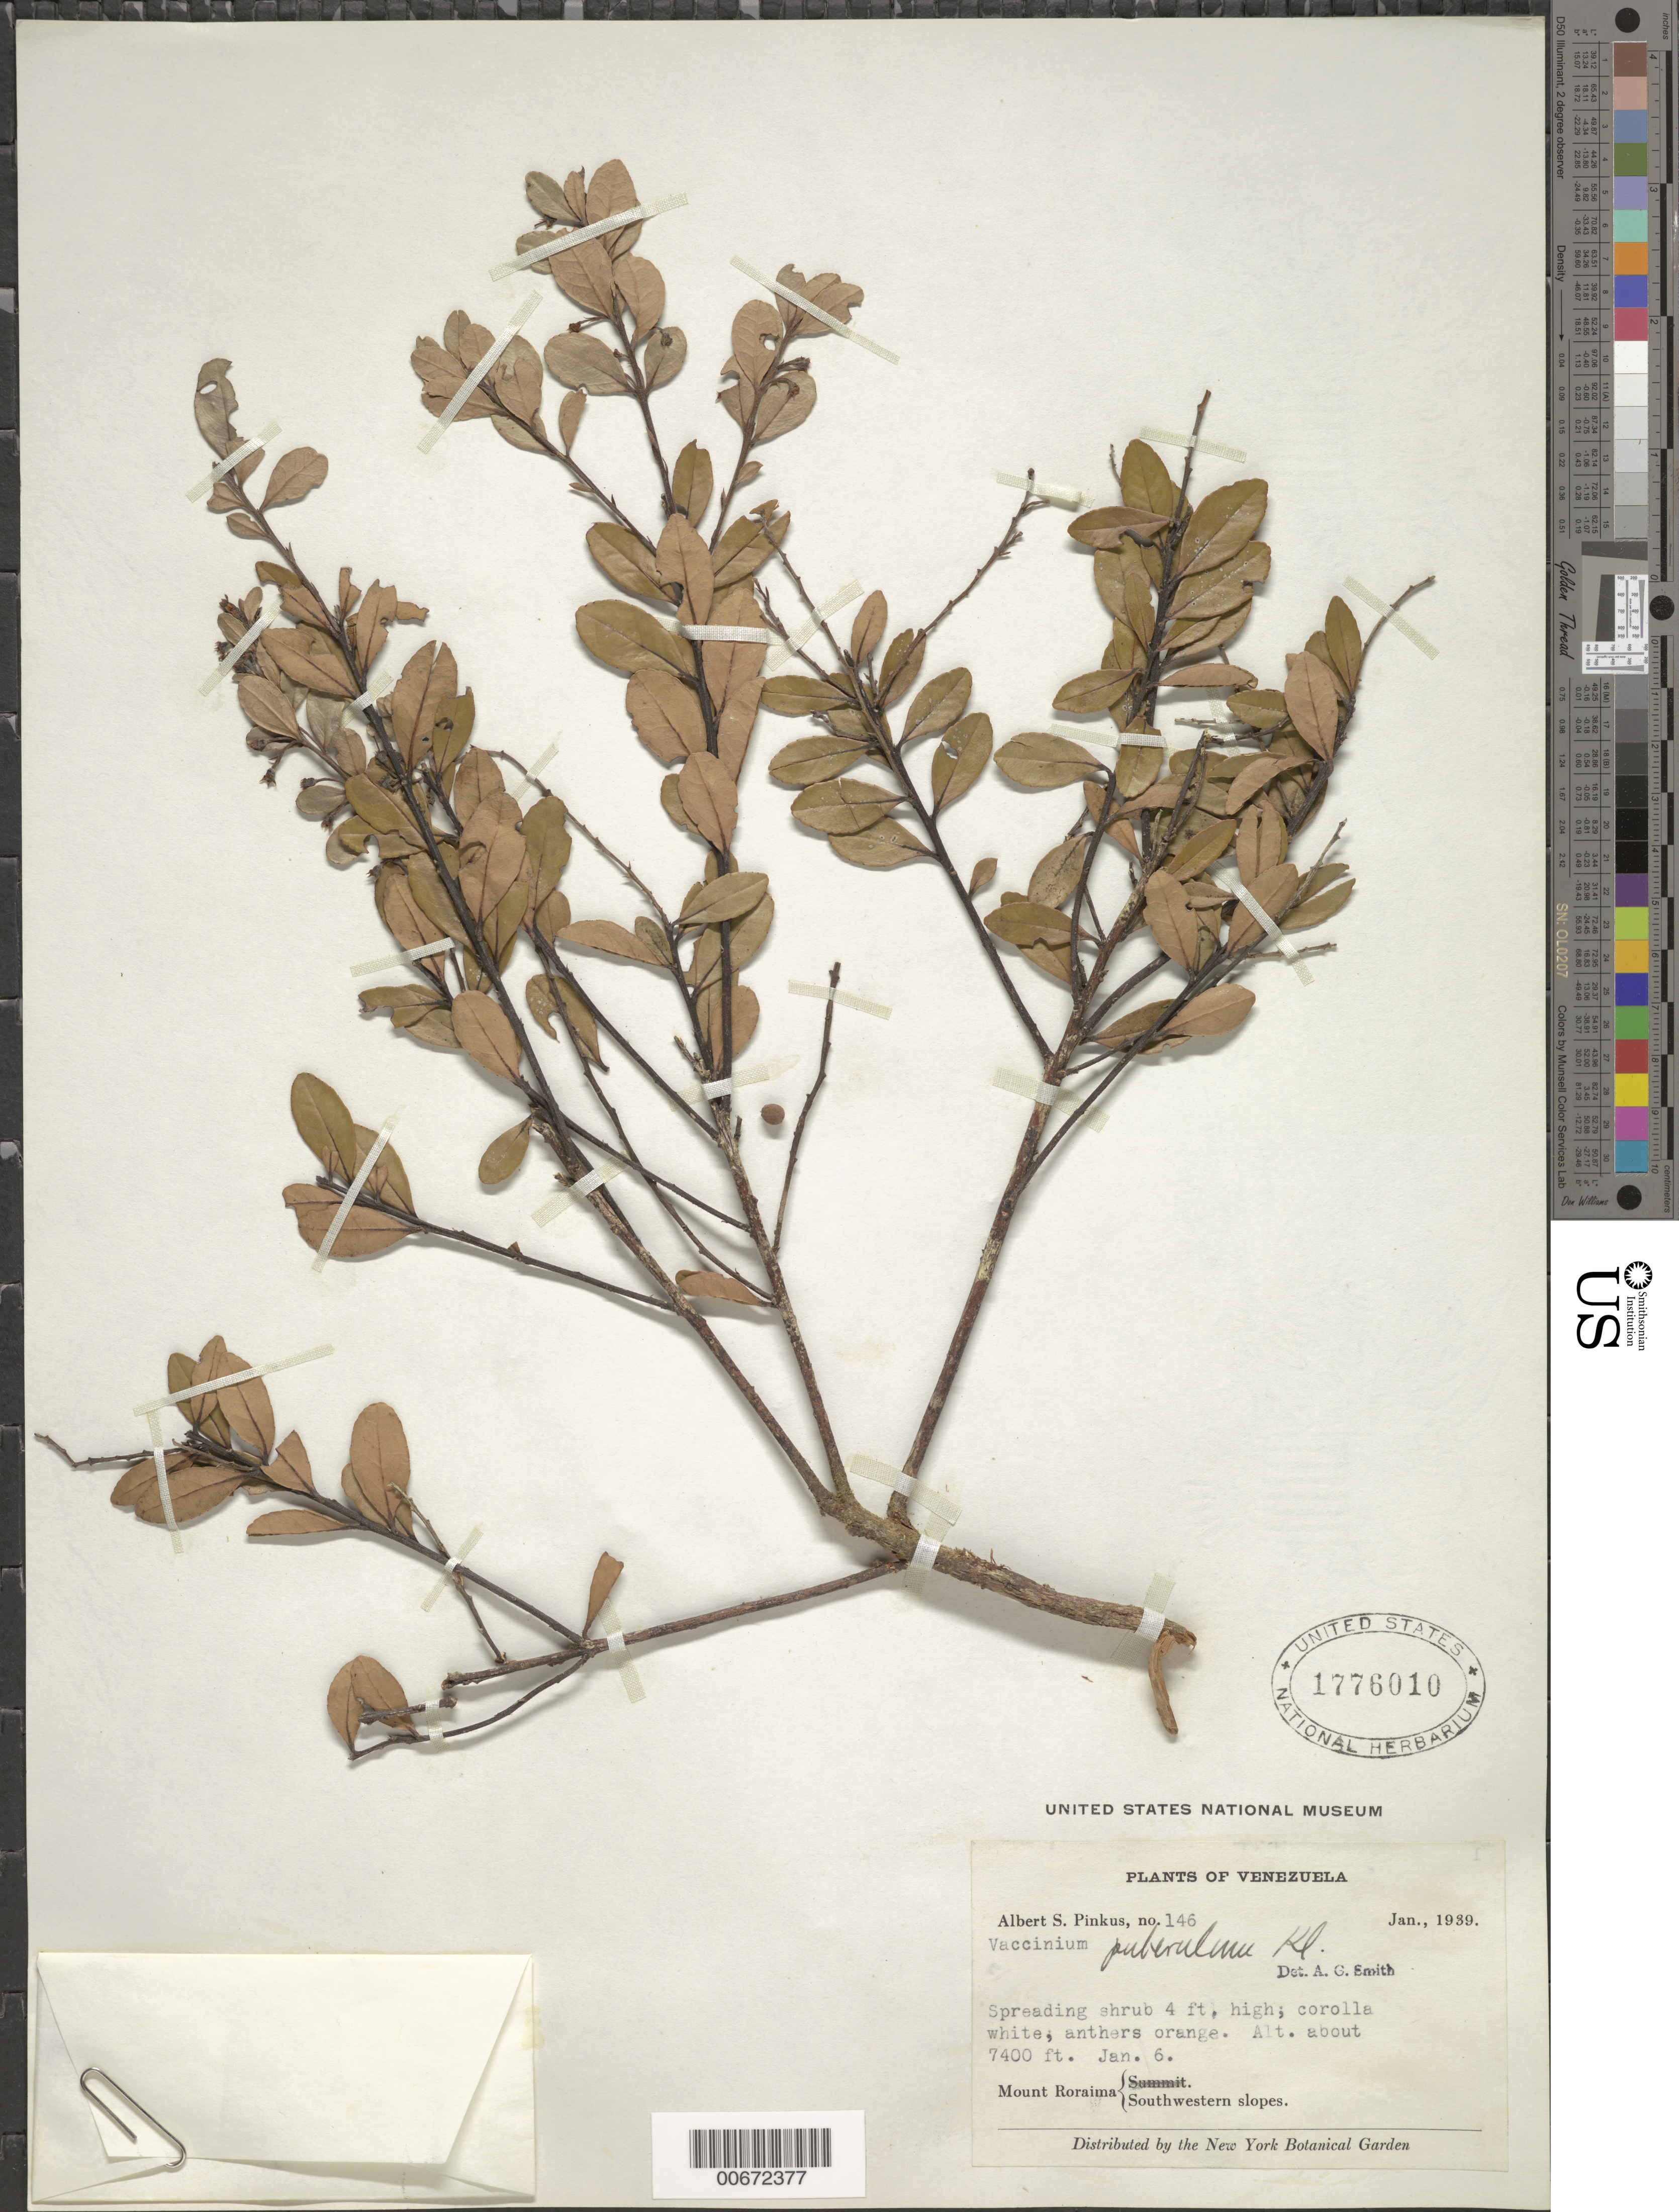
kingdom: Plantae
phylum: Tracheophyta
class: Magnoliopsida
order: Ericales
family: Ericaceae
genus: Vaccinium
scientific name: Vaccinium puberulum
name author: Klotzsch ex Meisn.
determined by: Smith, A. C.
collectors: A. Pinkus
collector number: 146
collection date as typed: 6-Jan-39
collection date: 1939-01-06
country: Venezuela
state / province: Bolívar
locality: Mt. Roraima, SW slopes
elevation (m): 2256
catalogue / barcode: US 1776010